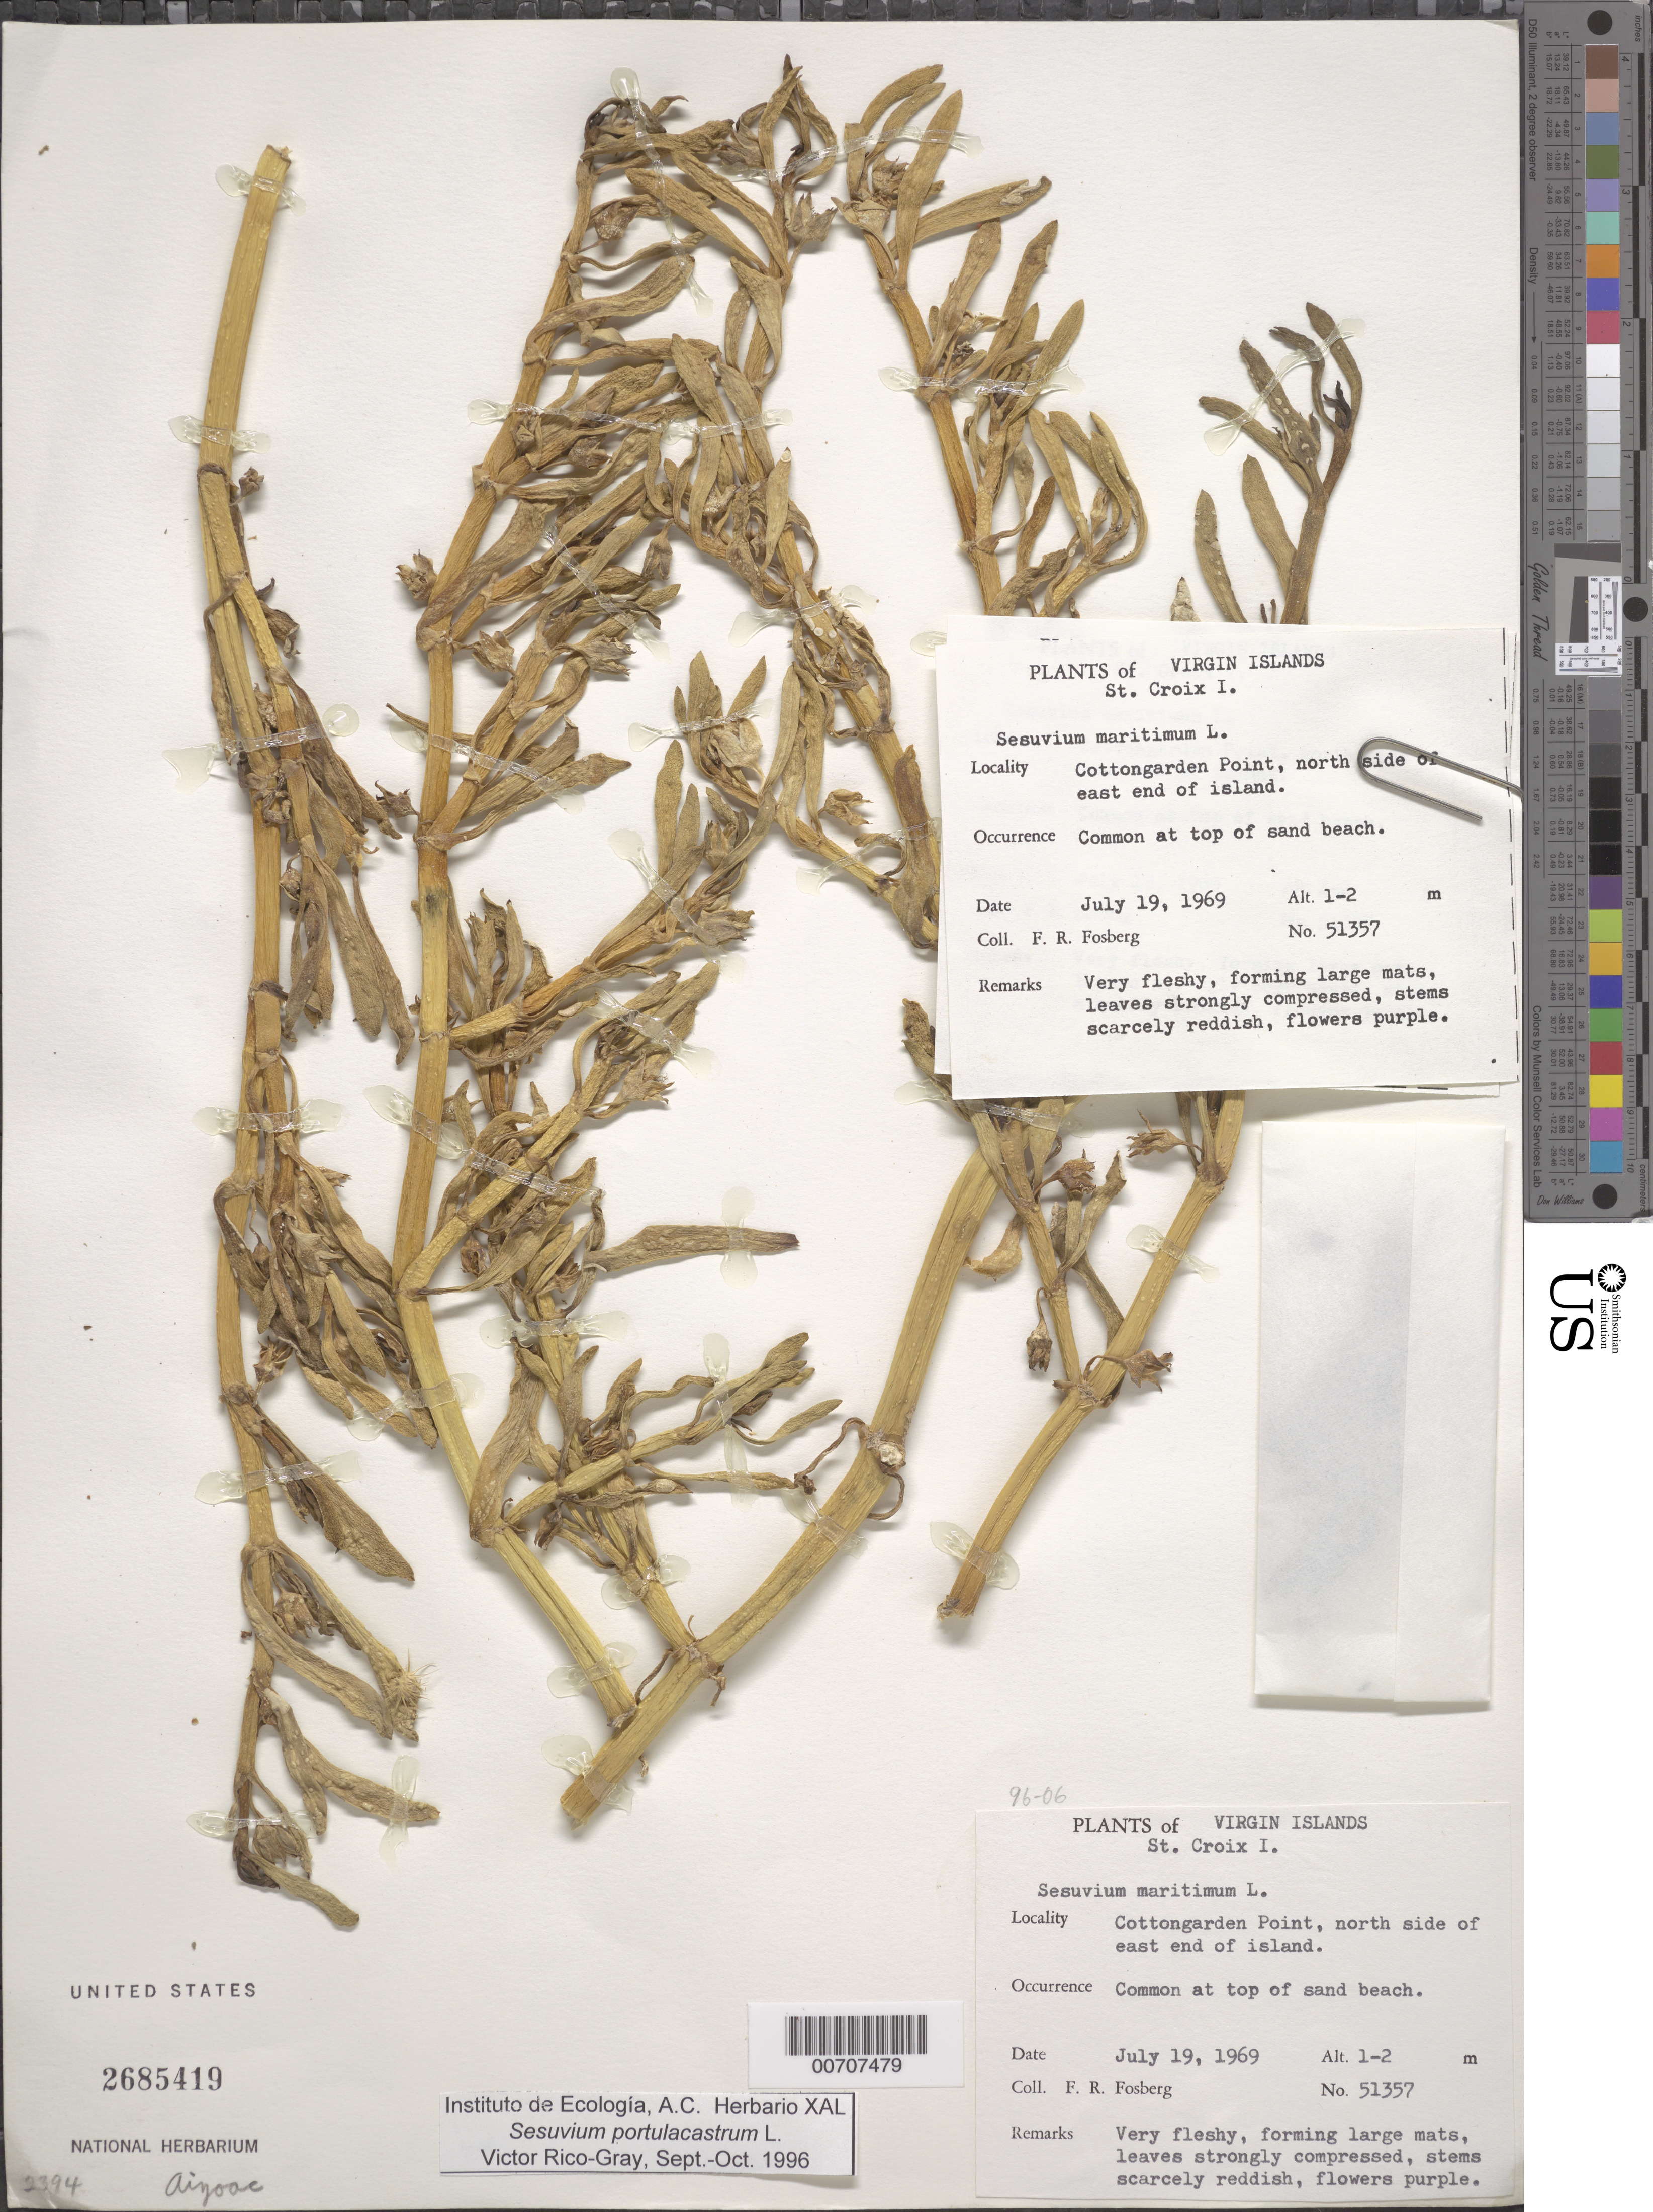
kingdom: Plantae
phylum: Tracheophyta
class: Magnoliopsida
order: Caryophyllales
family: Aizoaceae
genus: Sesuvium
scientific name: Sesuvium portulacastrum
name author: (L.) L.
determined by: Rico-Gray, V., (IEB), Instituto de Ecologia, A.C.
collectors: F. R. Fosberg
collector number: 51357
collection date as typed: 19 Jul 1969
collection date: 1969-07-19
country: U.S. Virgin Islands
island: St. Croix Island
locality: Cottongarden Point, N side of E end of Island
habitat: At top of sand beach.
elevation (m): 1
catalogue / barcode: US 2685419